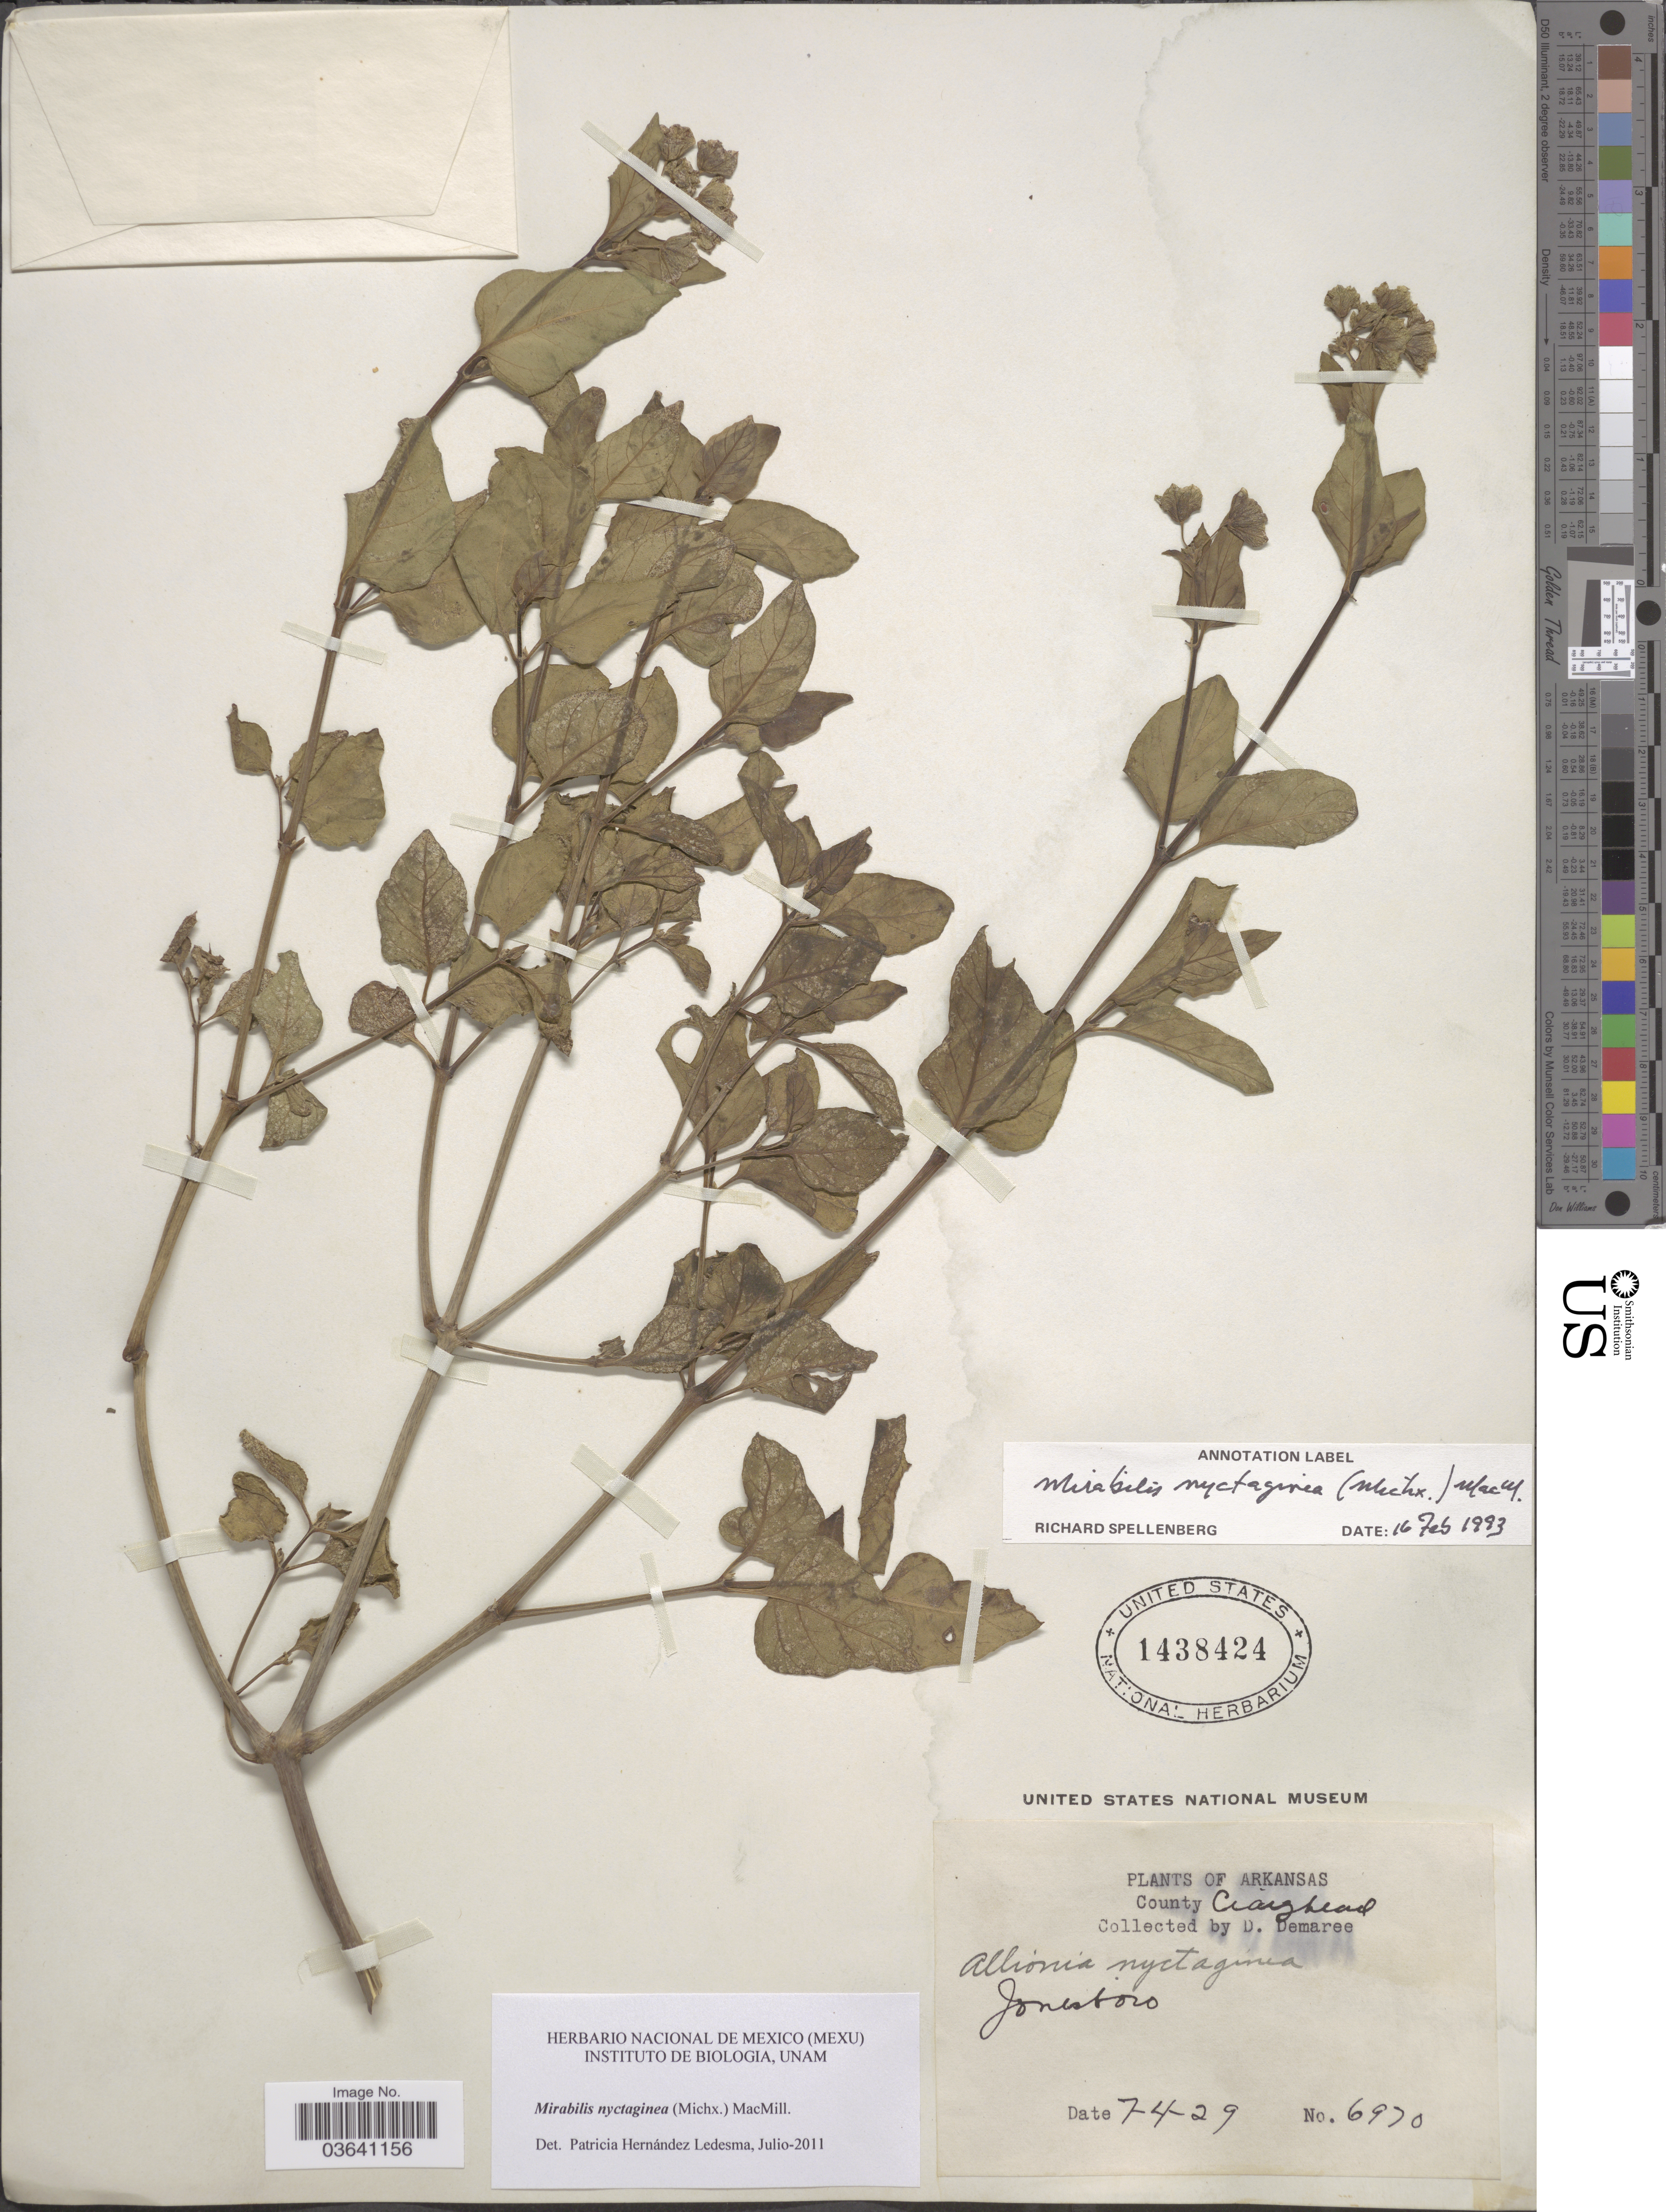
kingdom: Plantae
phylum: Tracheophyta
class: Magnoliopsida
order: Caryophyllales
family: Nyctaginaceae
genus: Mirabilis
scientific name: Mirabilis nyctaginea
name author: (Michx.) MacMill.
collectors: D. Demaree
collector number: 6970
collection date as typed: Transcribed d/m/y: 4/7/29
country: United States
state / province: Arkansas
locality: County Craighead. Jonesboro.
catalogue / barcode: US 1438424